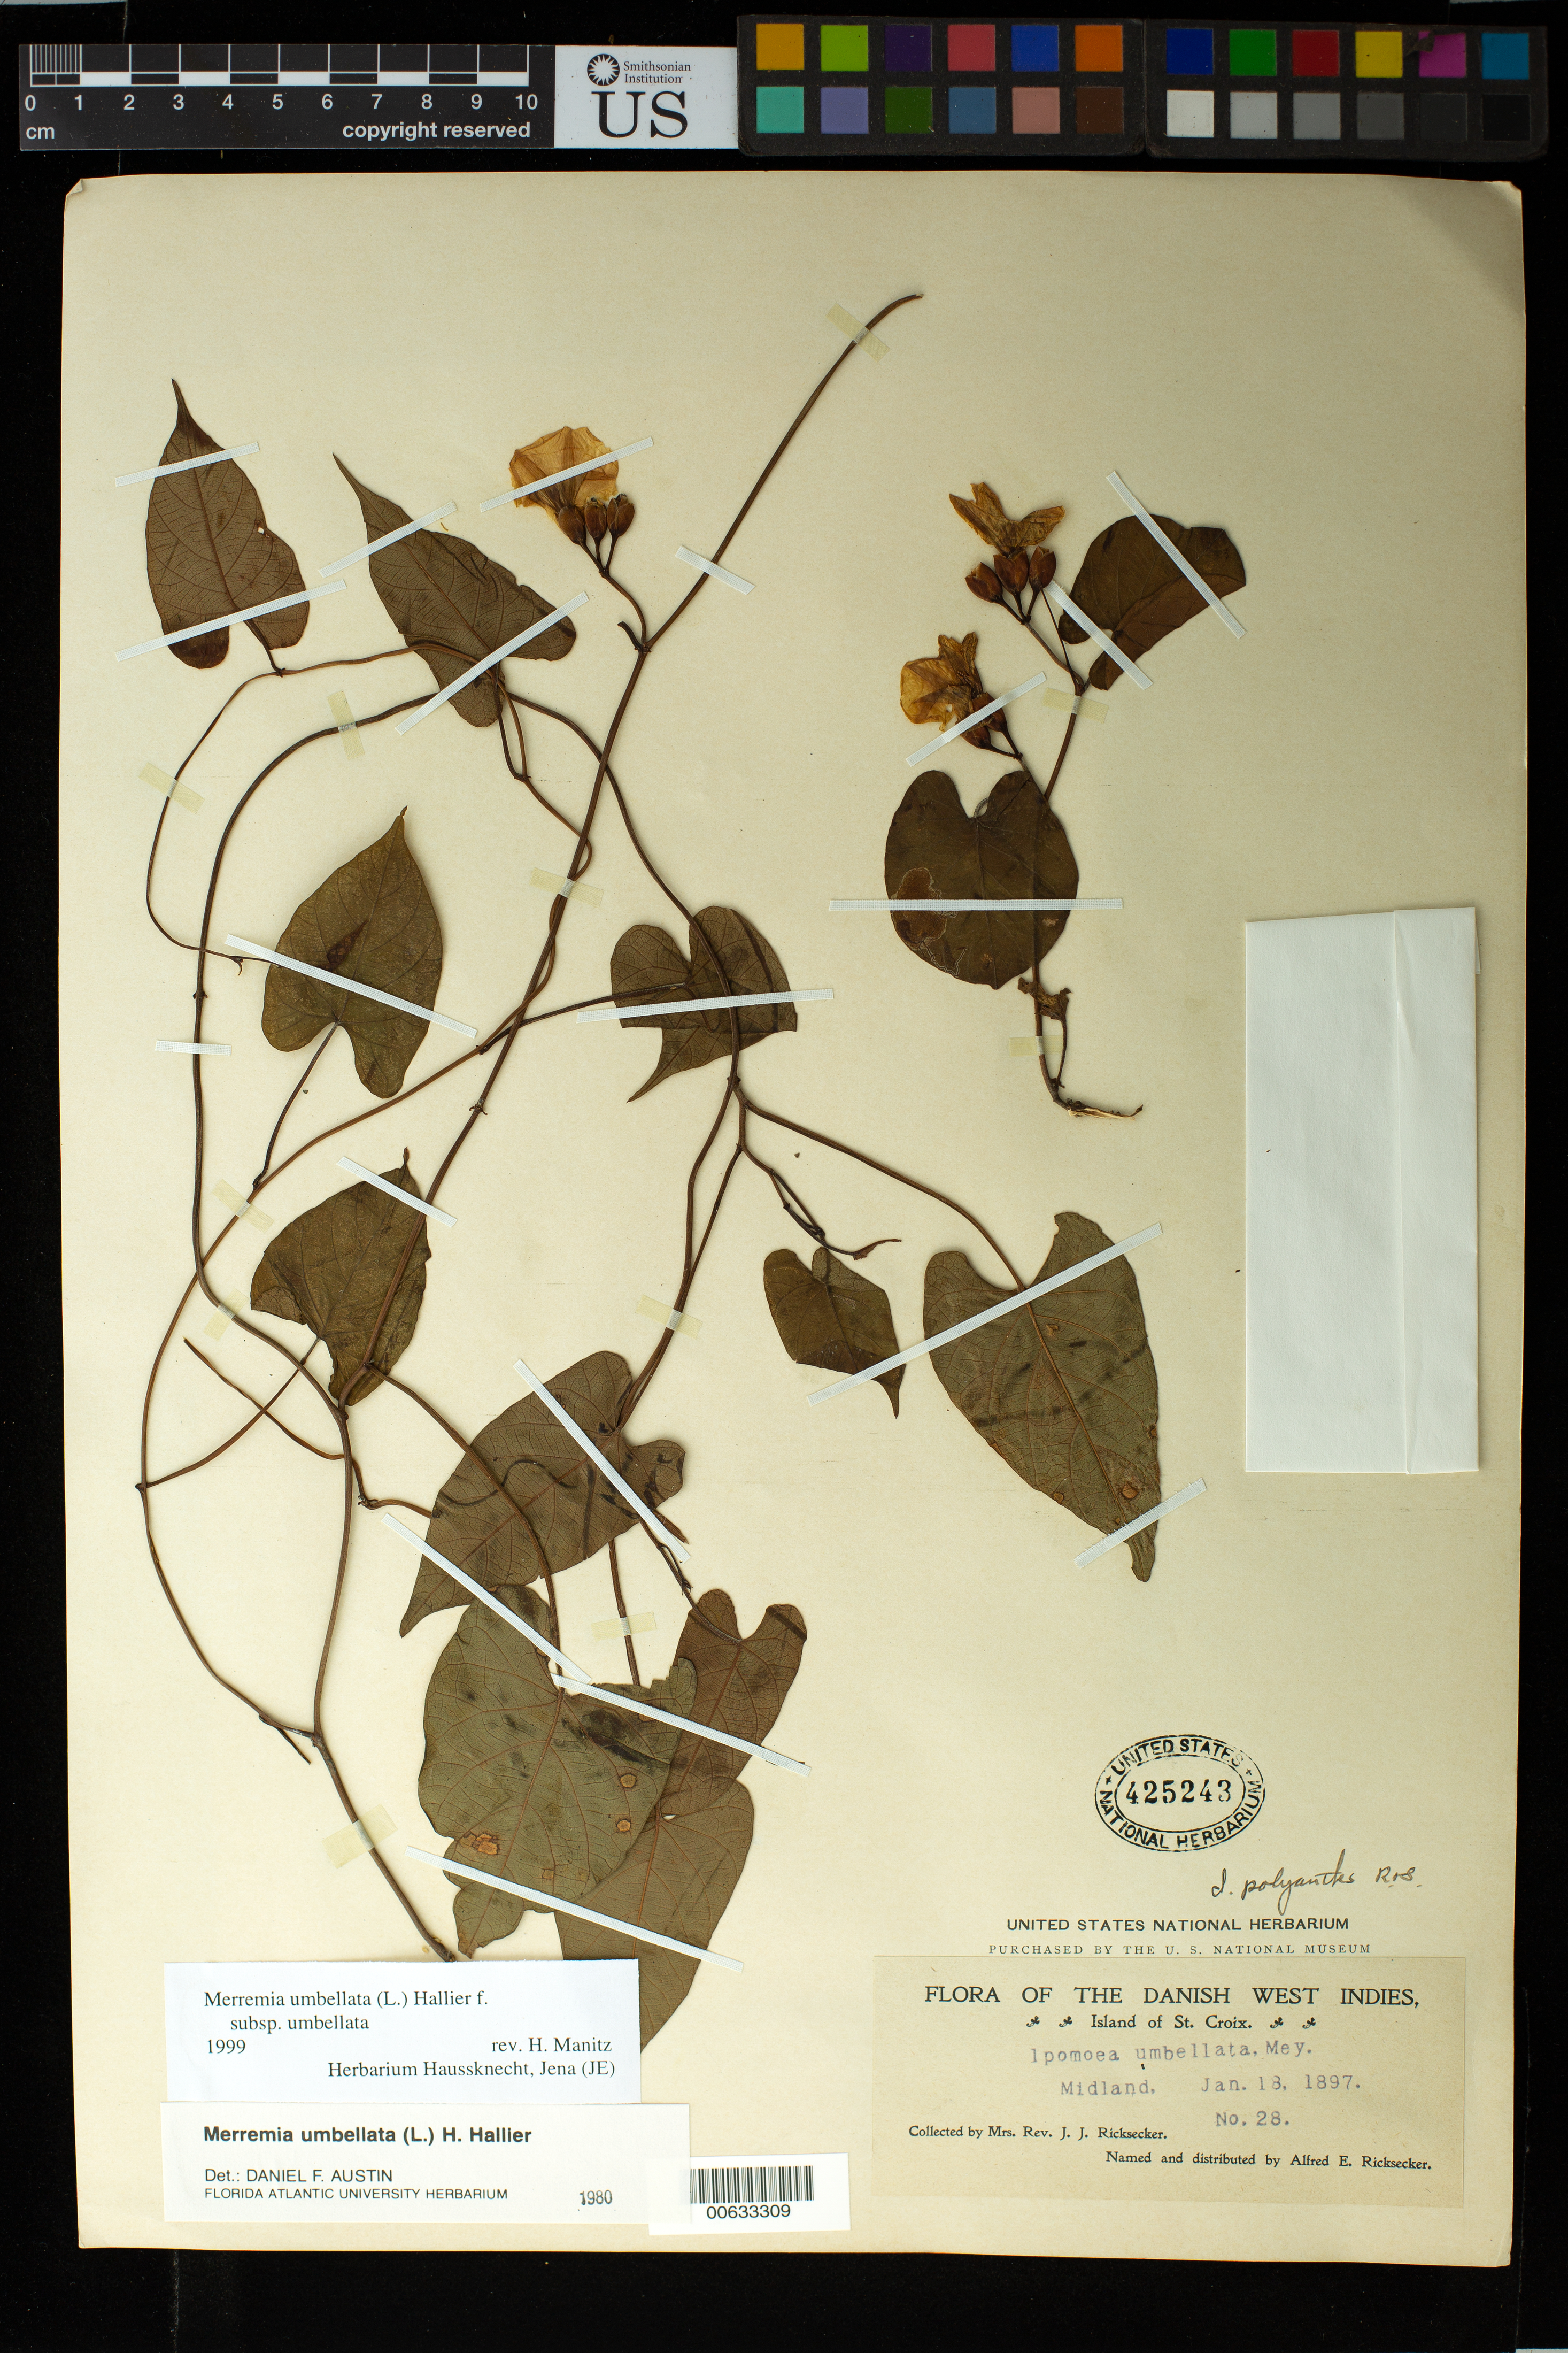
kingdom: Plantae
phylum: Tracheophyta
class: Magnoliopsida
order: Solanales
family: Convolvulaceae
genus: Camonea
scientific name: Camonea umbellata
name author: (L.) A. R. Simões & Staples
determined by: Strong, Mark T., (BOT), Smithsonian Institution - National Museum of Natural History (UNITED STATES)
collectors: Mrs. J. J. Ricksecker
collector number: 28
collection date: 1897-01-18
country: U.S. Virgin Islands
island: St. Croix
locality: Danish West Indies, Island of St. Croix, Midland.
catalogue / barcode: US 425243